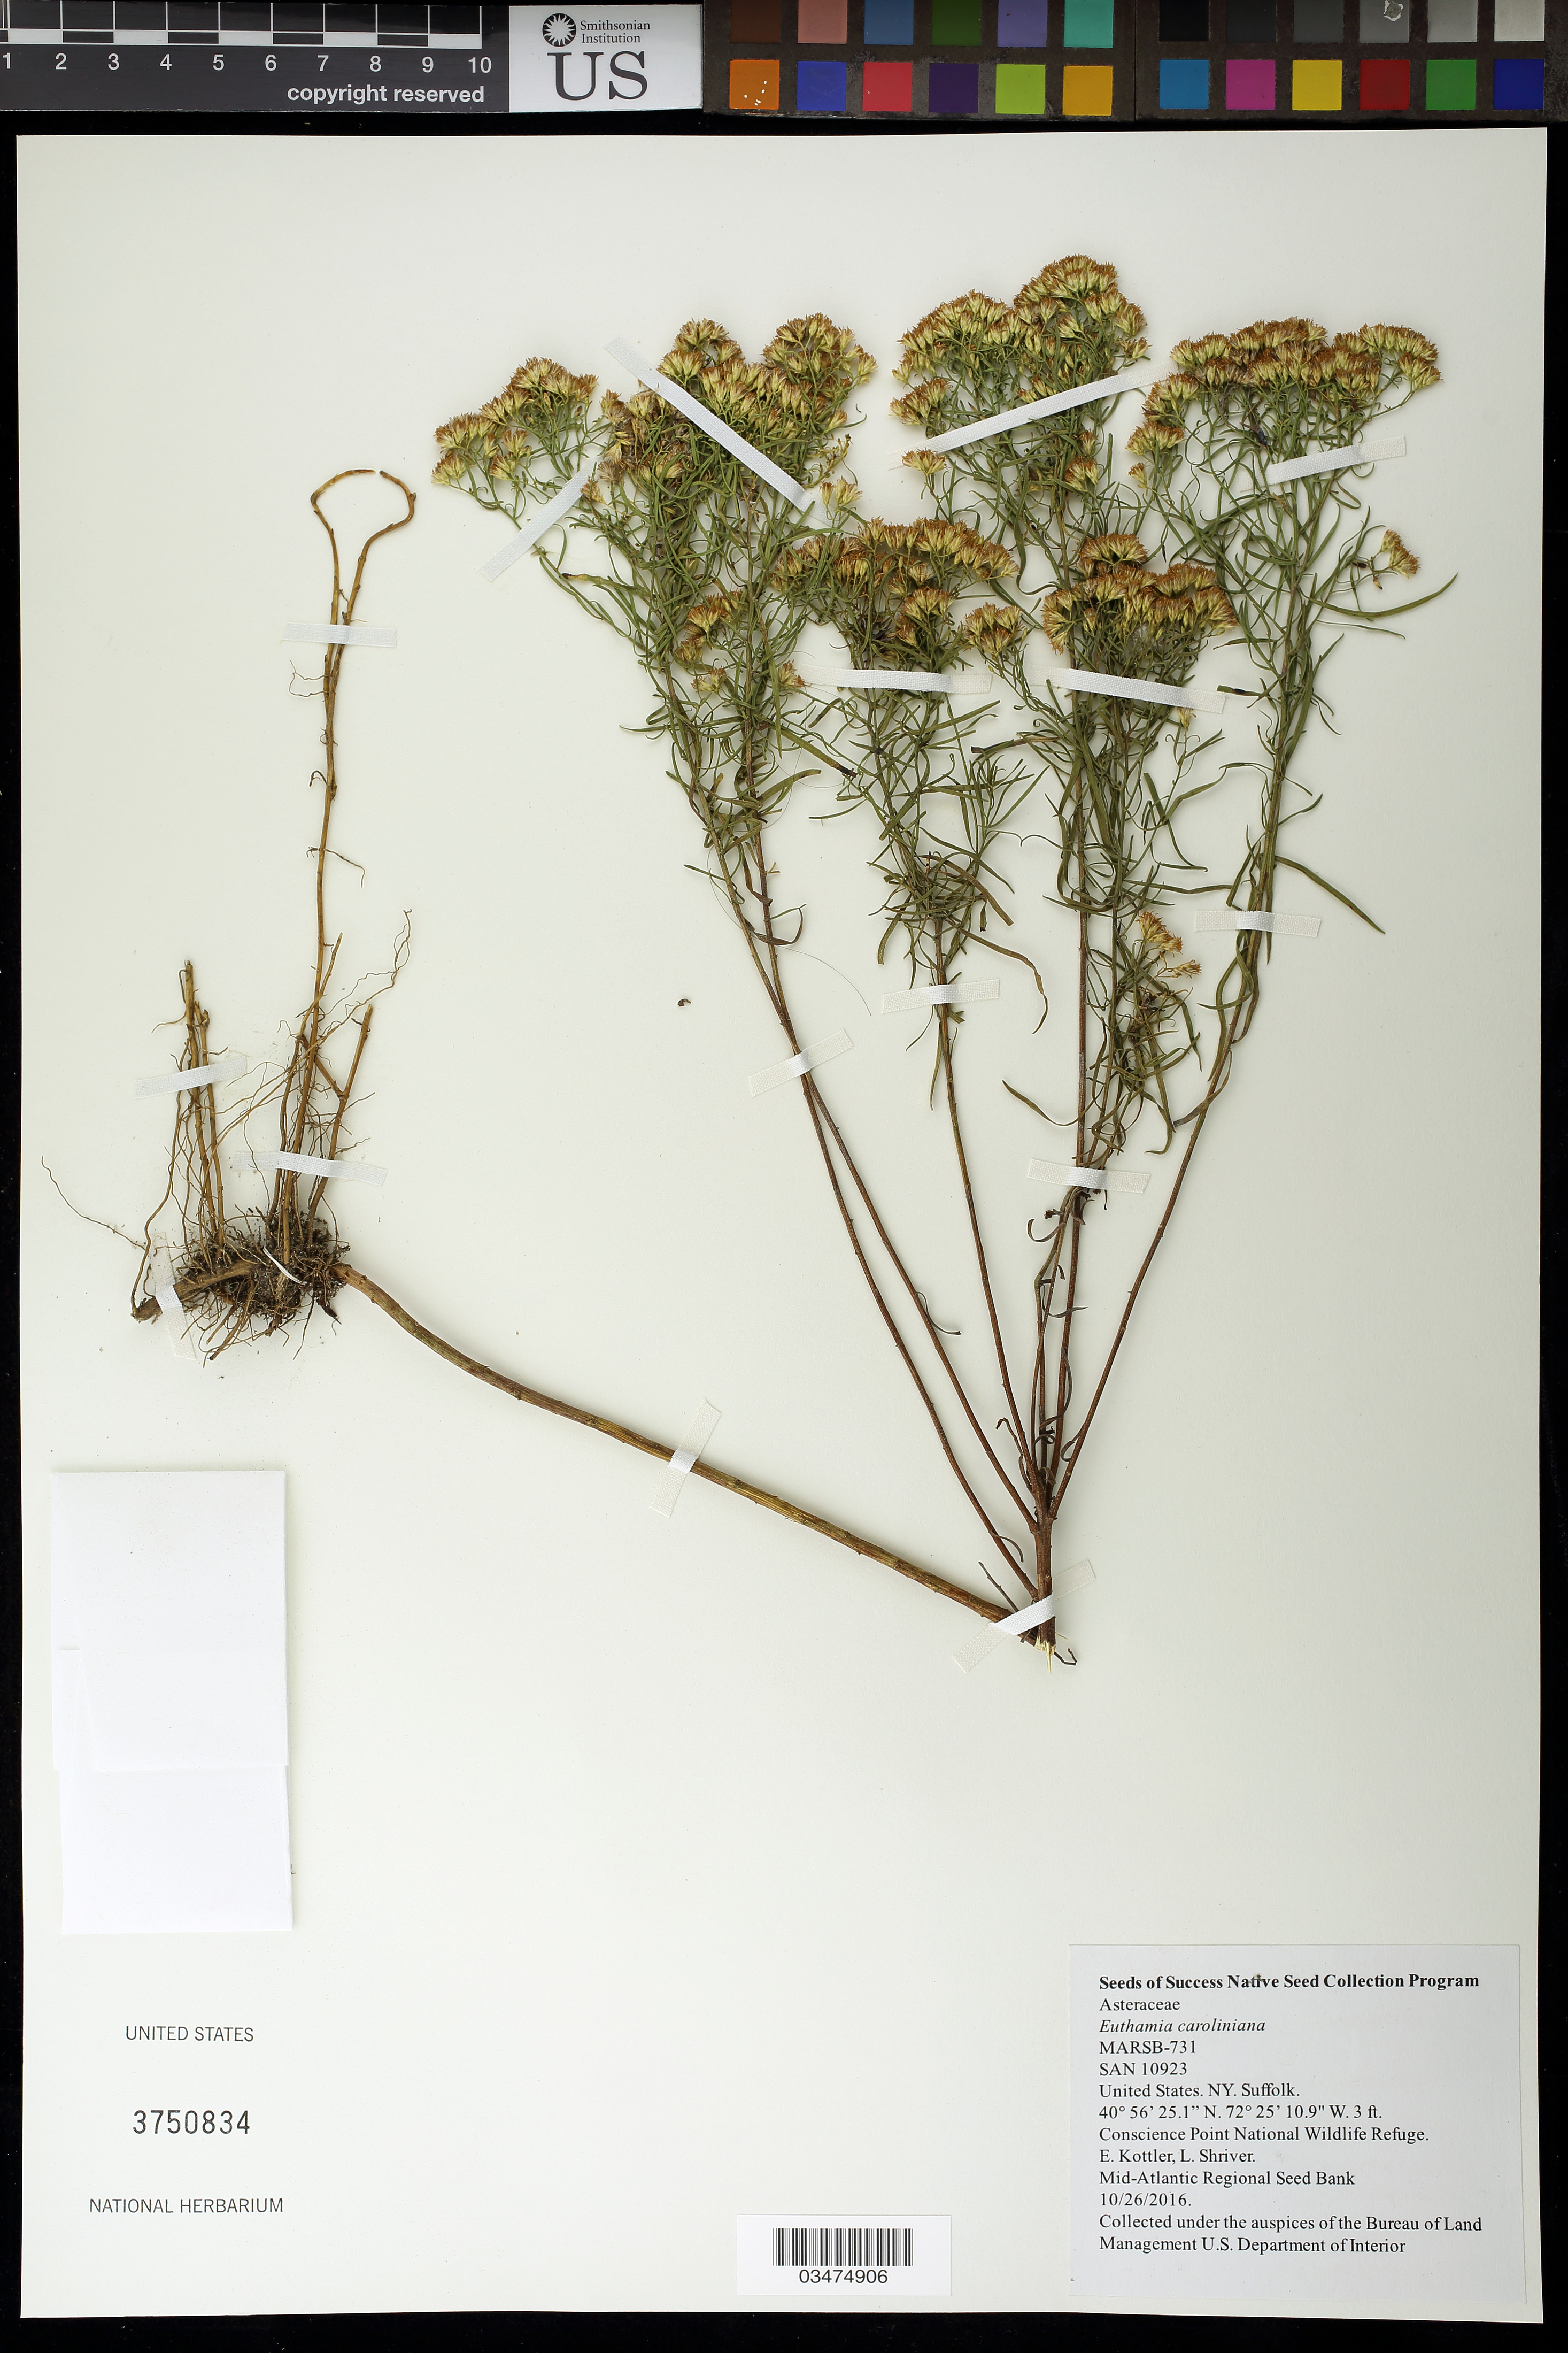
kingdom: Plantae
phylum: Tracheophyta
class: Magnoliopsida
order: Asterales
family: Asteraceae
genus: Euthamia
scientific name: Euthamia caroliniana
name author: (L.) Greene ex Porter & Britton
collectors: E. Kottler & L. Shriver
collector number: MARSB-731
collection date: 2016-10-26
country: United States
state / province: New York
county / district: Suffolk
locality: Conscience Point National Wildlife Refuge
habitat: old field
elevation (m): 1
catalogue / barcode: US 3750834